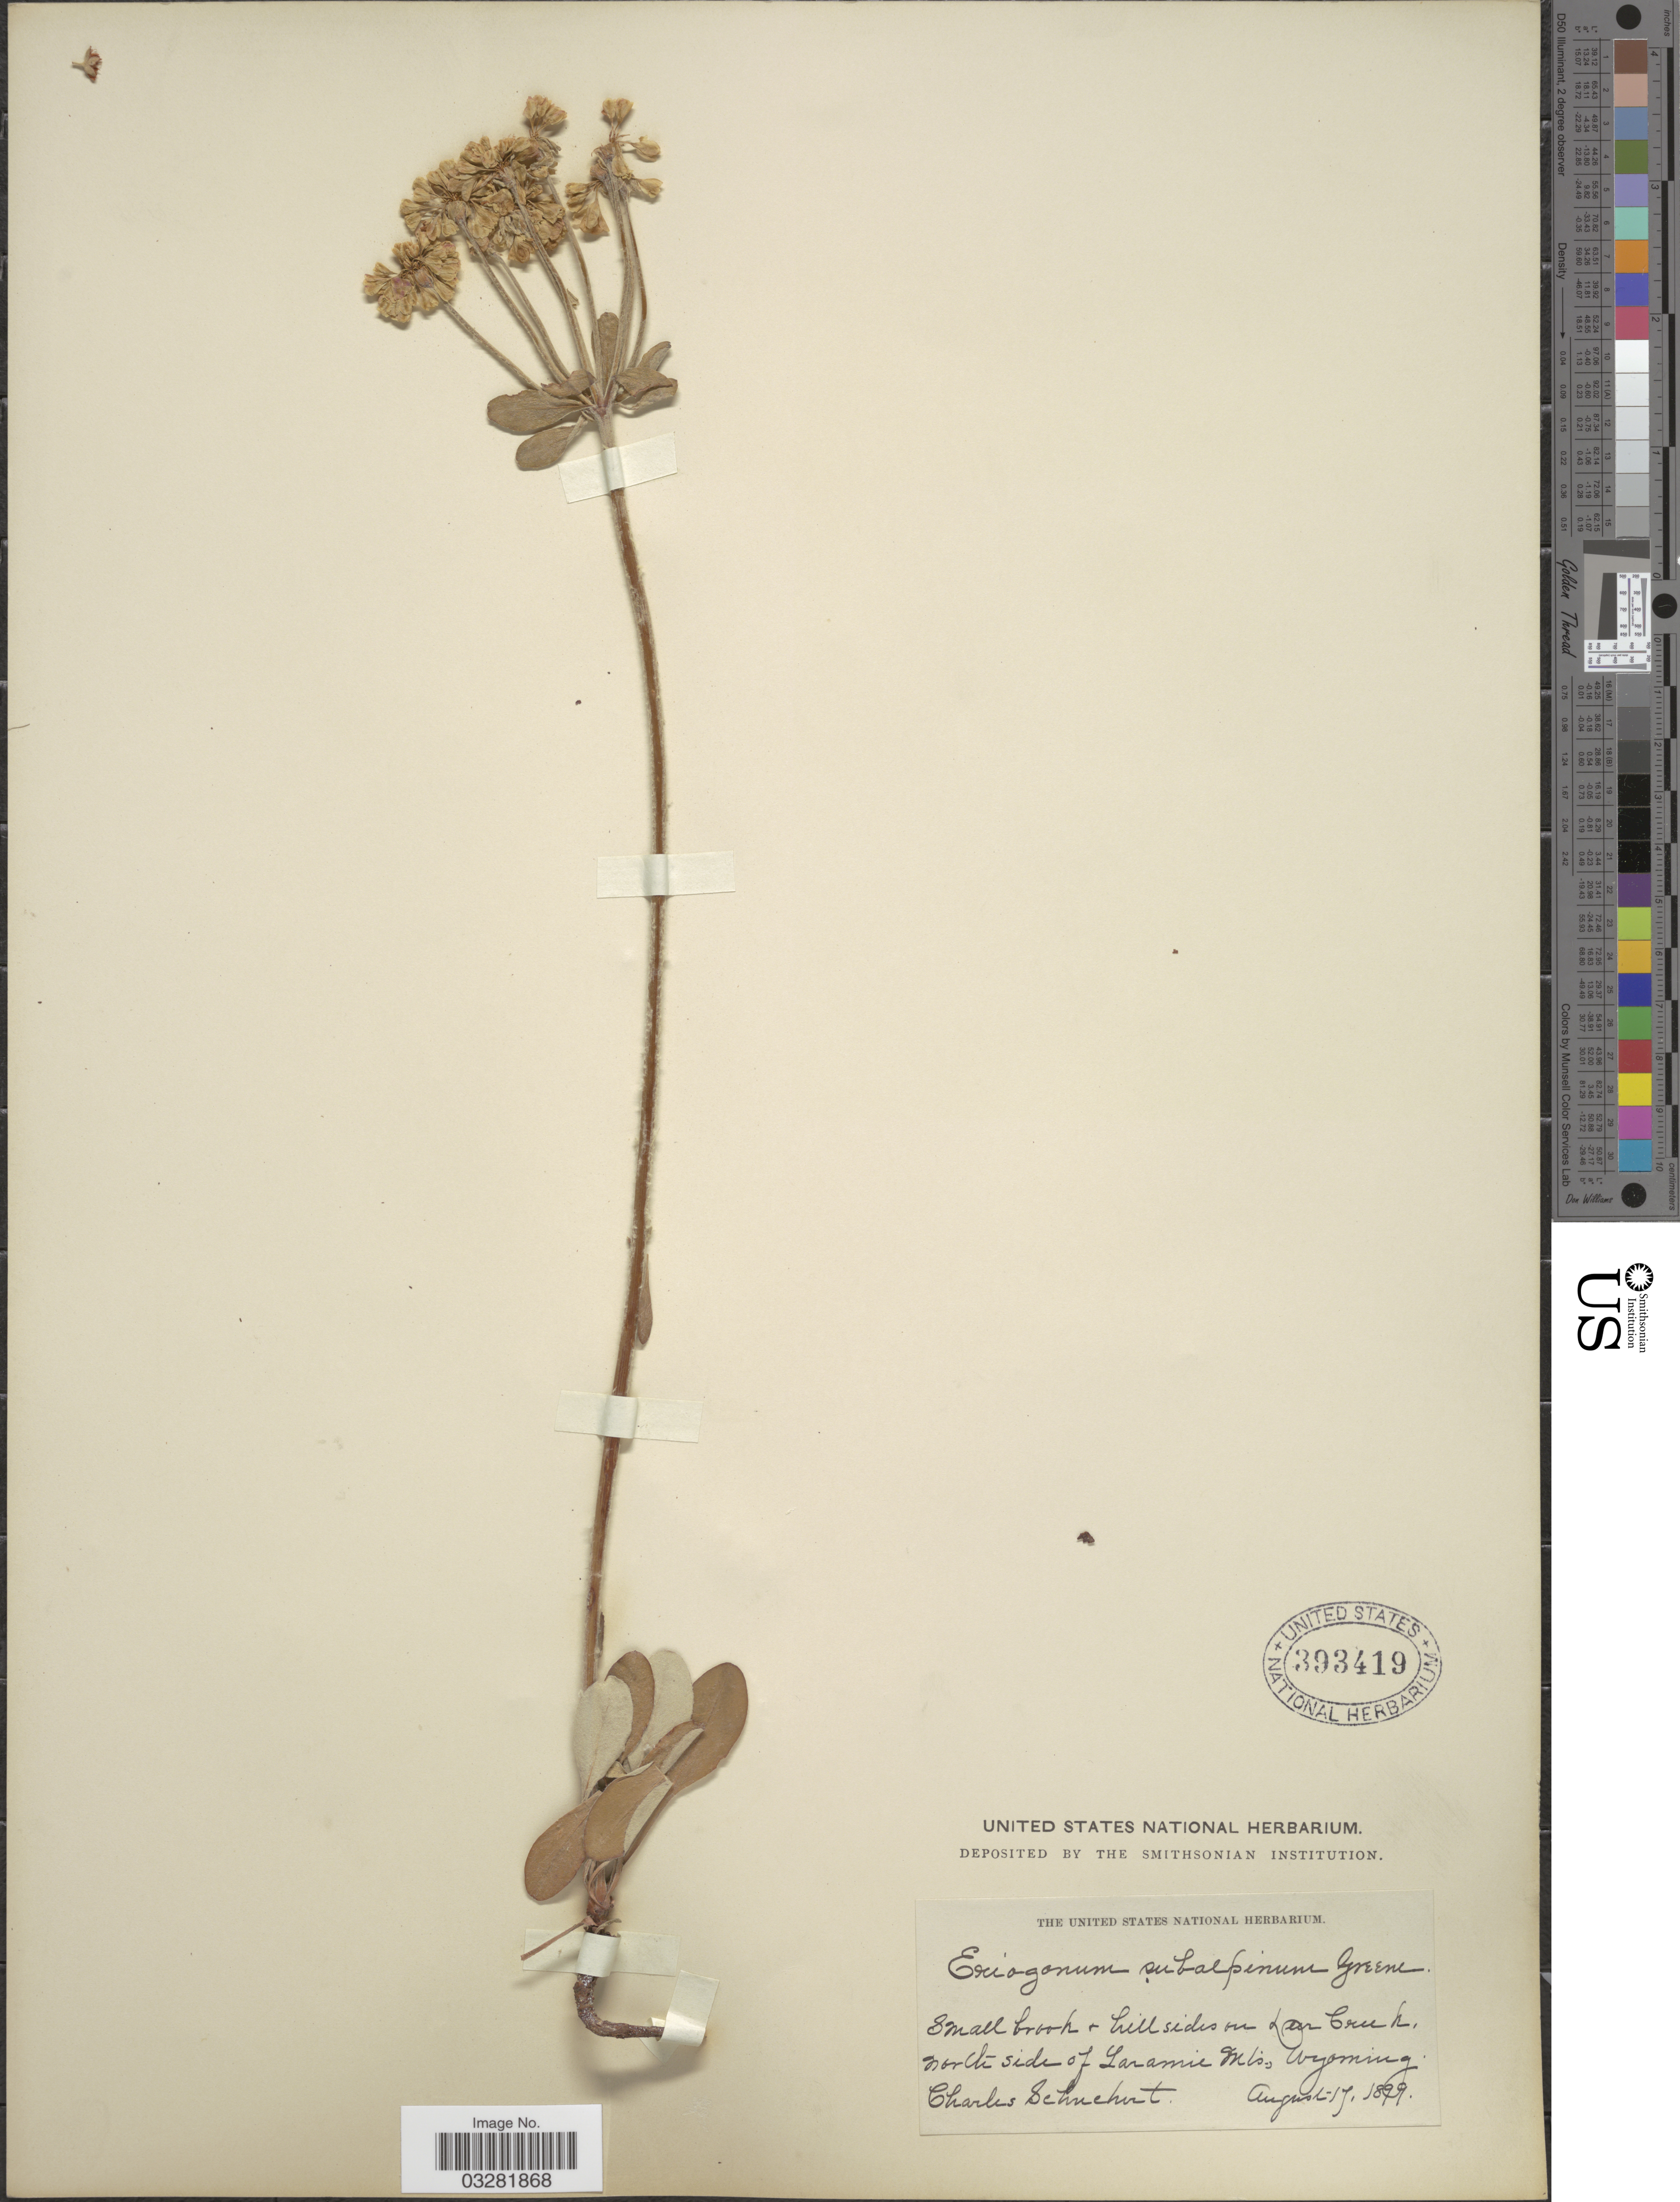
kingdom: Plantae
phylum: Tracheophyta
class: Magnoliopsida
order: Caryophyllales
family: Polygonaceae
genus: Eriogonum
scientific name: Eriogonum umbellatum var. subalpinum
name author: M.E. Jones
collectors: C. Schuchert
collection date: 1899-08-17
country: United States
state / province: Wyoming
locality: Small brook & hillsides on Deer Creek, north side of Laramie Mts.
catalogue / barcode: US 393419